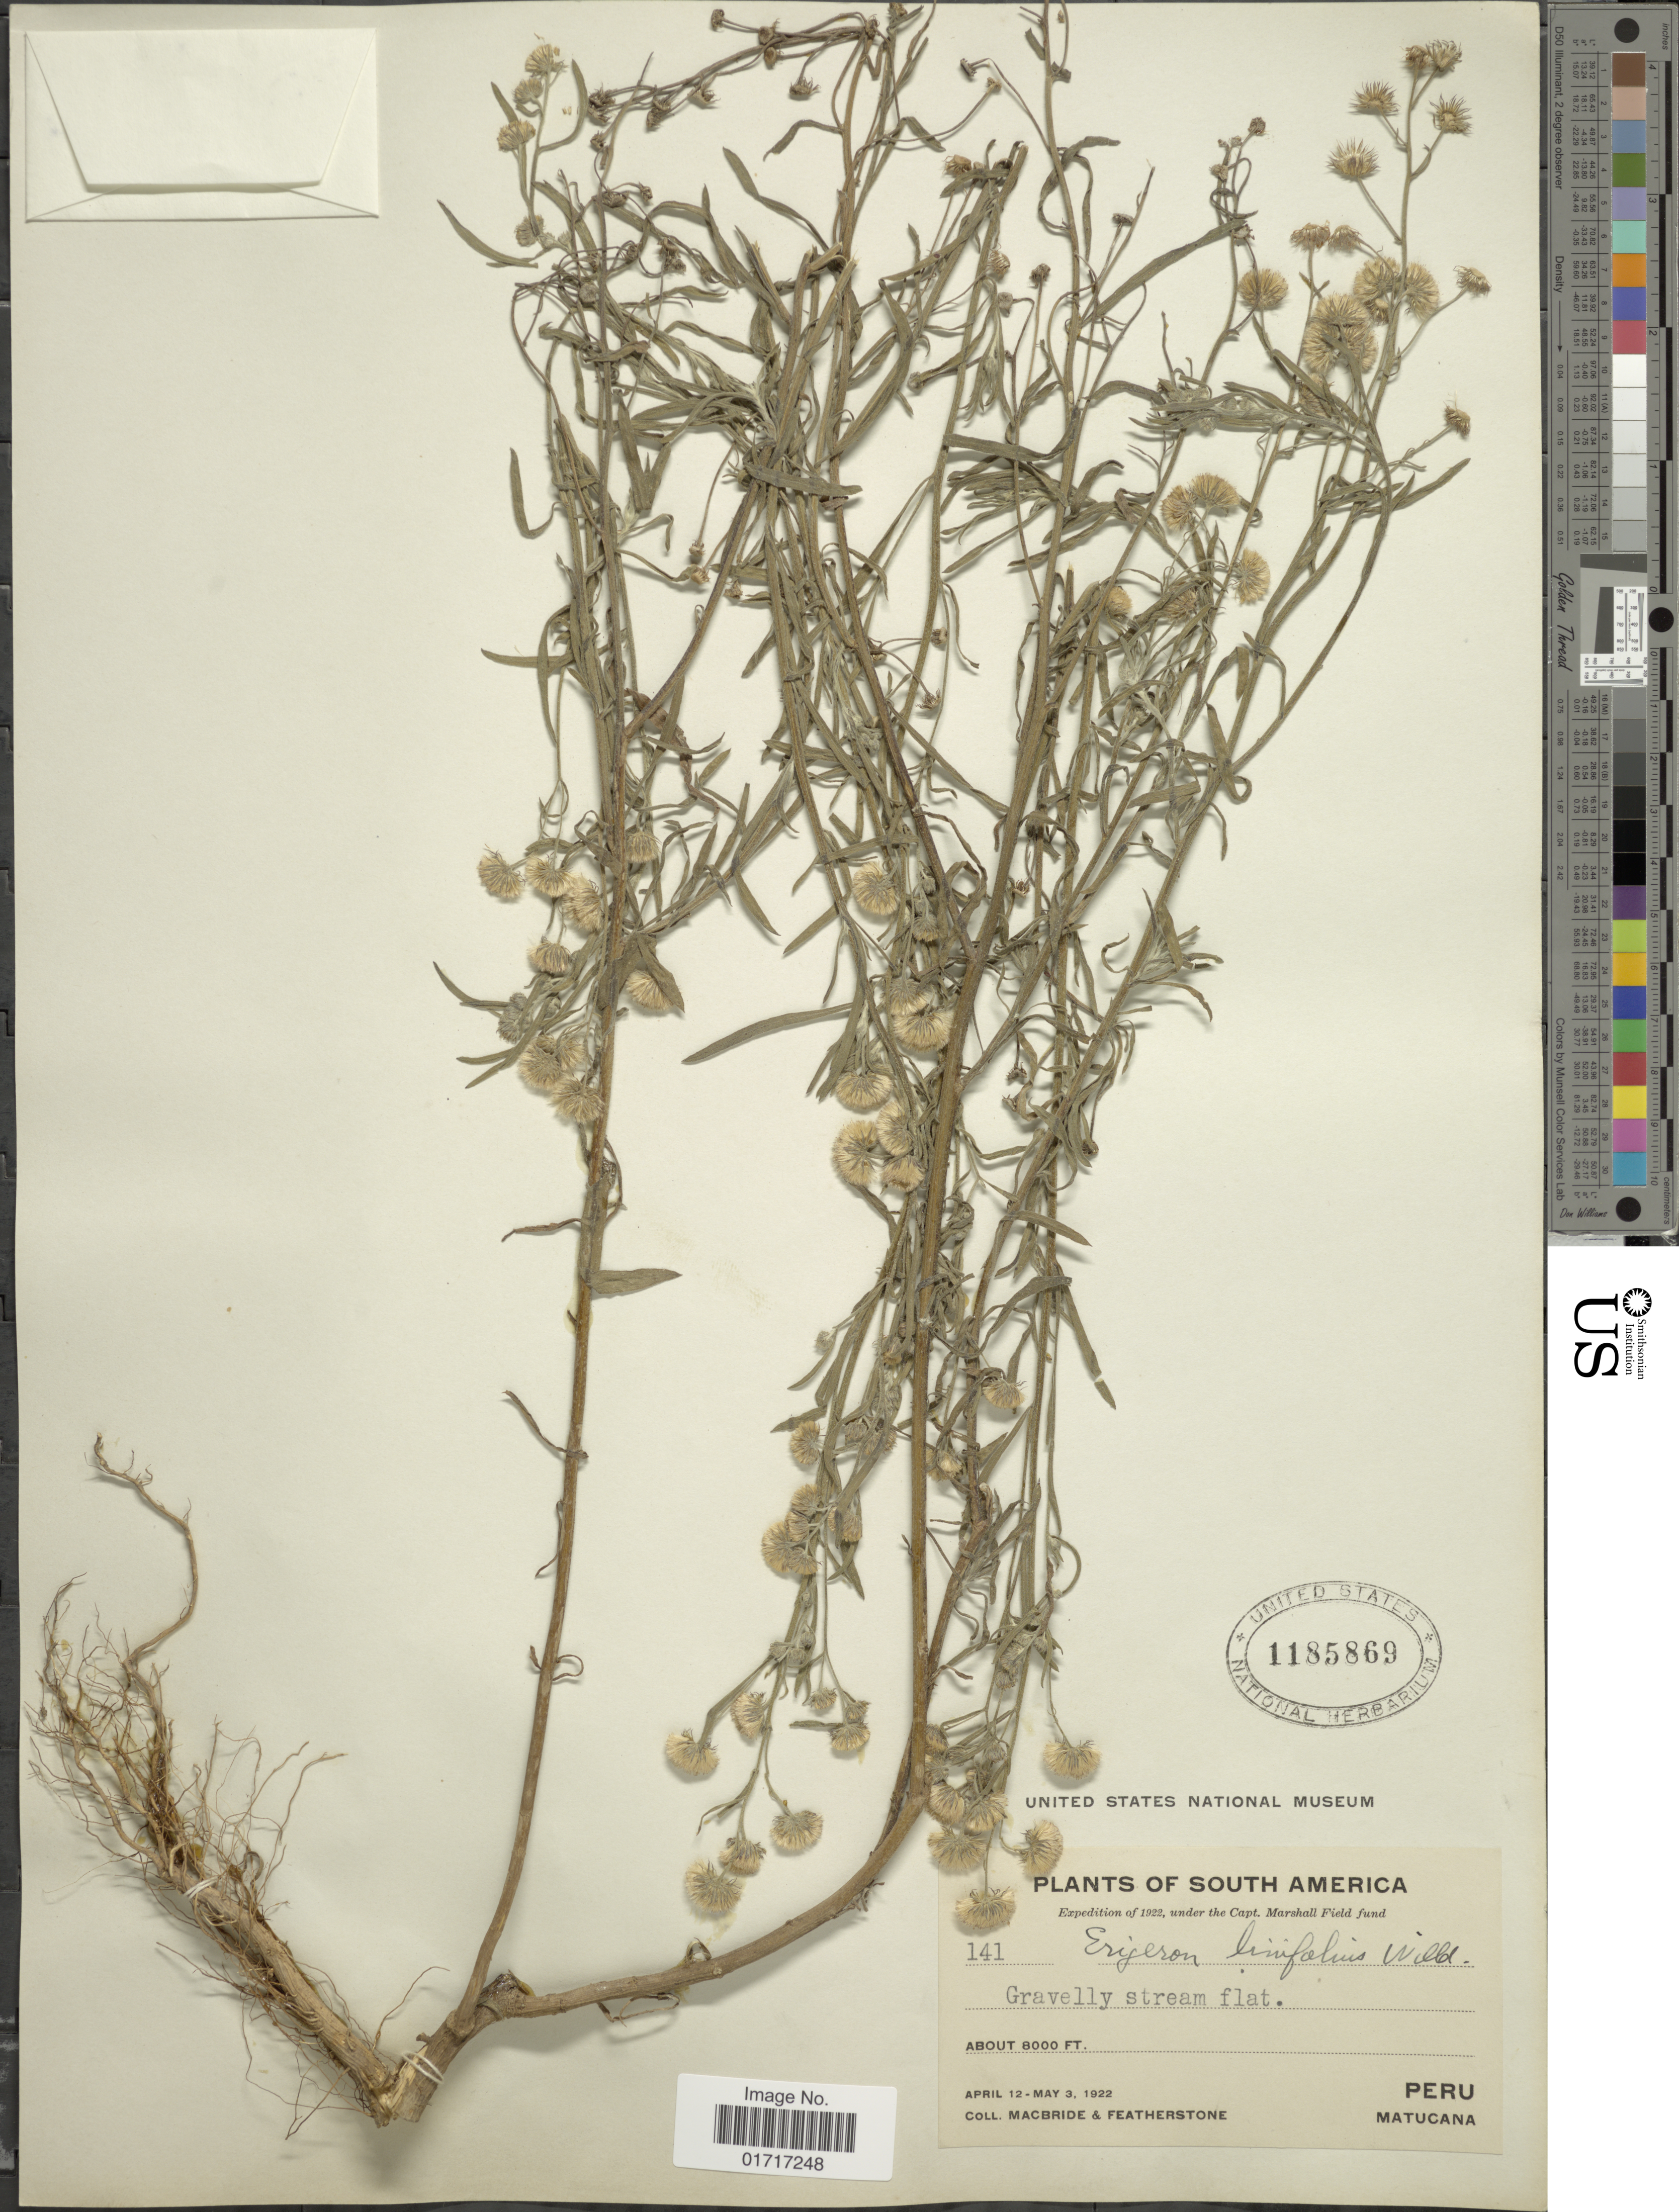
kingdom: Plantae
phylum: Tracheophyta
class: Magnoliopsida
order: Asterales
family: Asteraceae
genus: Erigeron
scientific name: Erigeron bonariensis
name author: L.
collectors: Macbride, -- & -. Featherstone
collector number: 141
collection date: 1922-04-12/1922-05-03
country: Peru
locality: Matucana.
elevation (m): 2438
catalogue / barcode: US 1185869